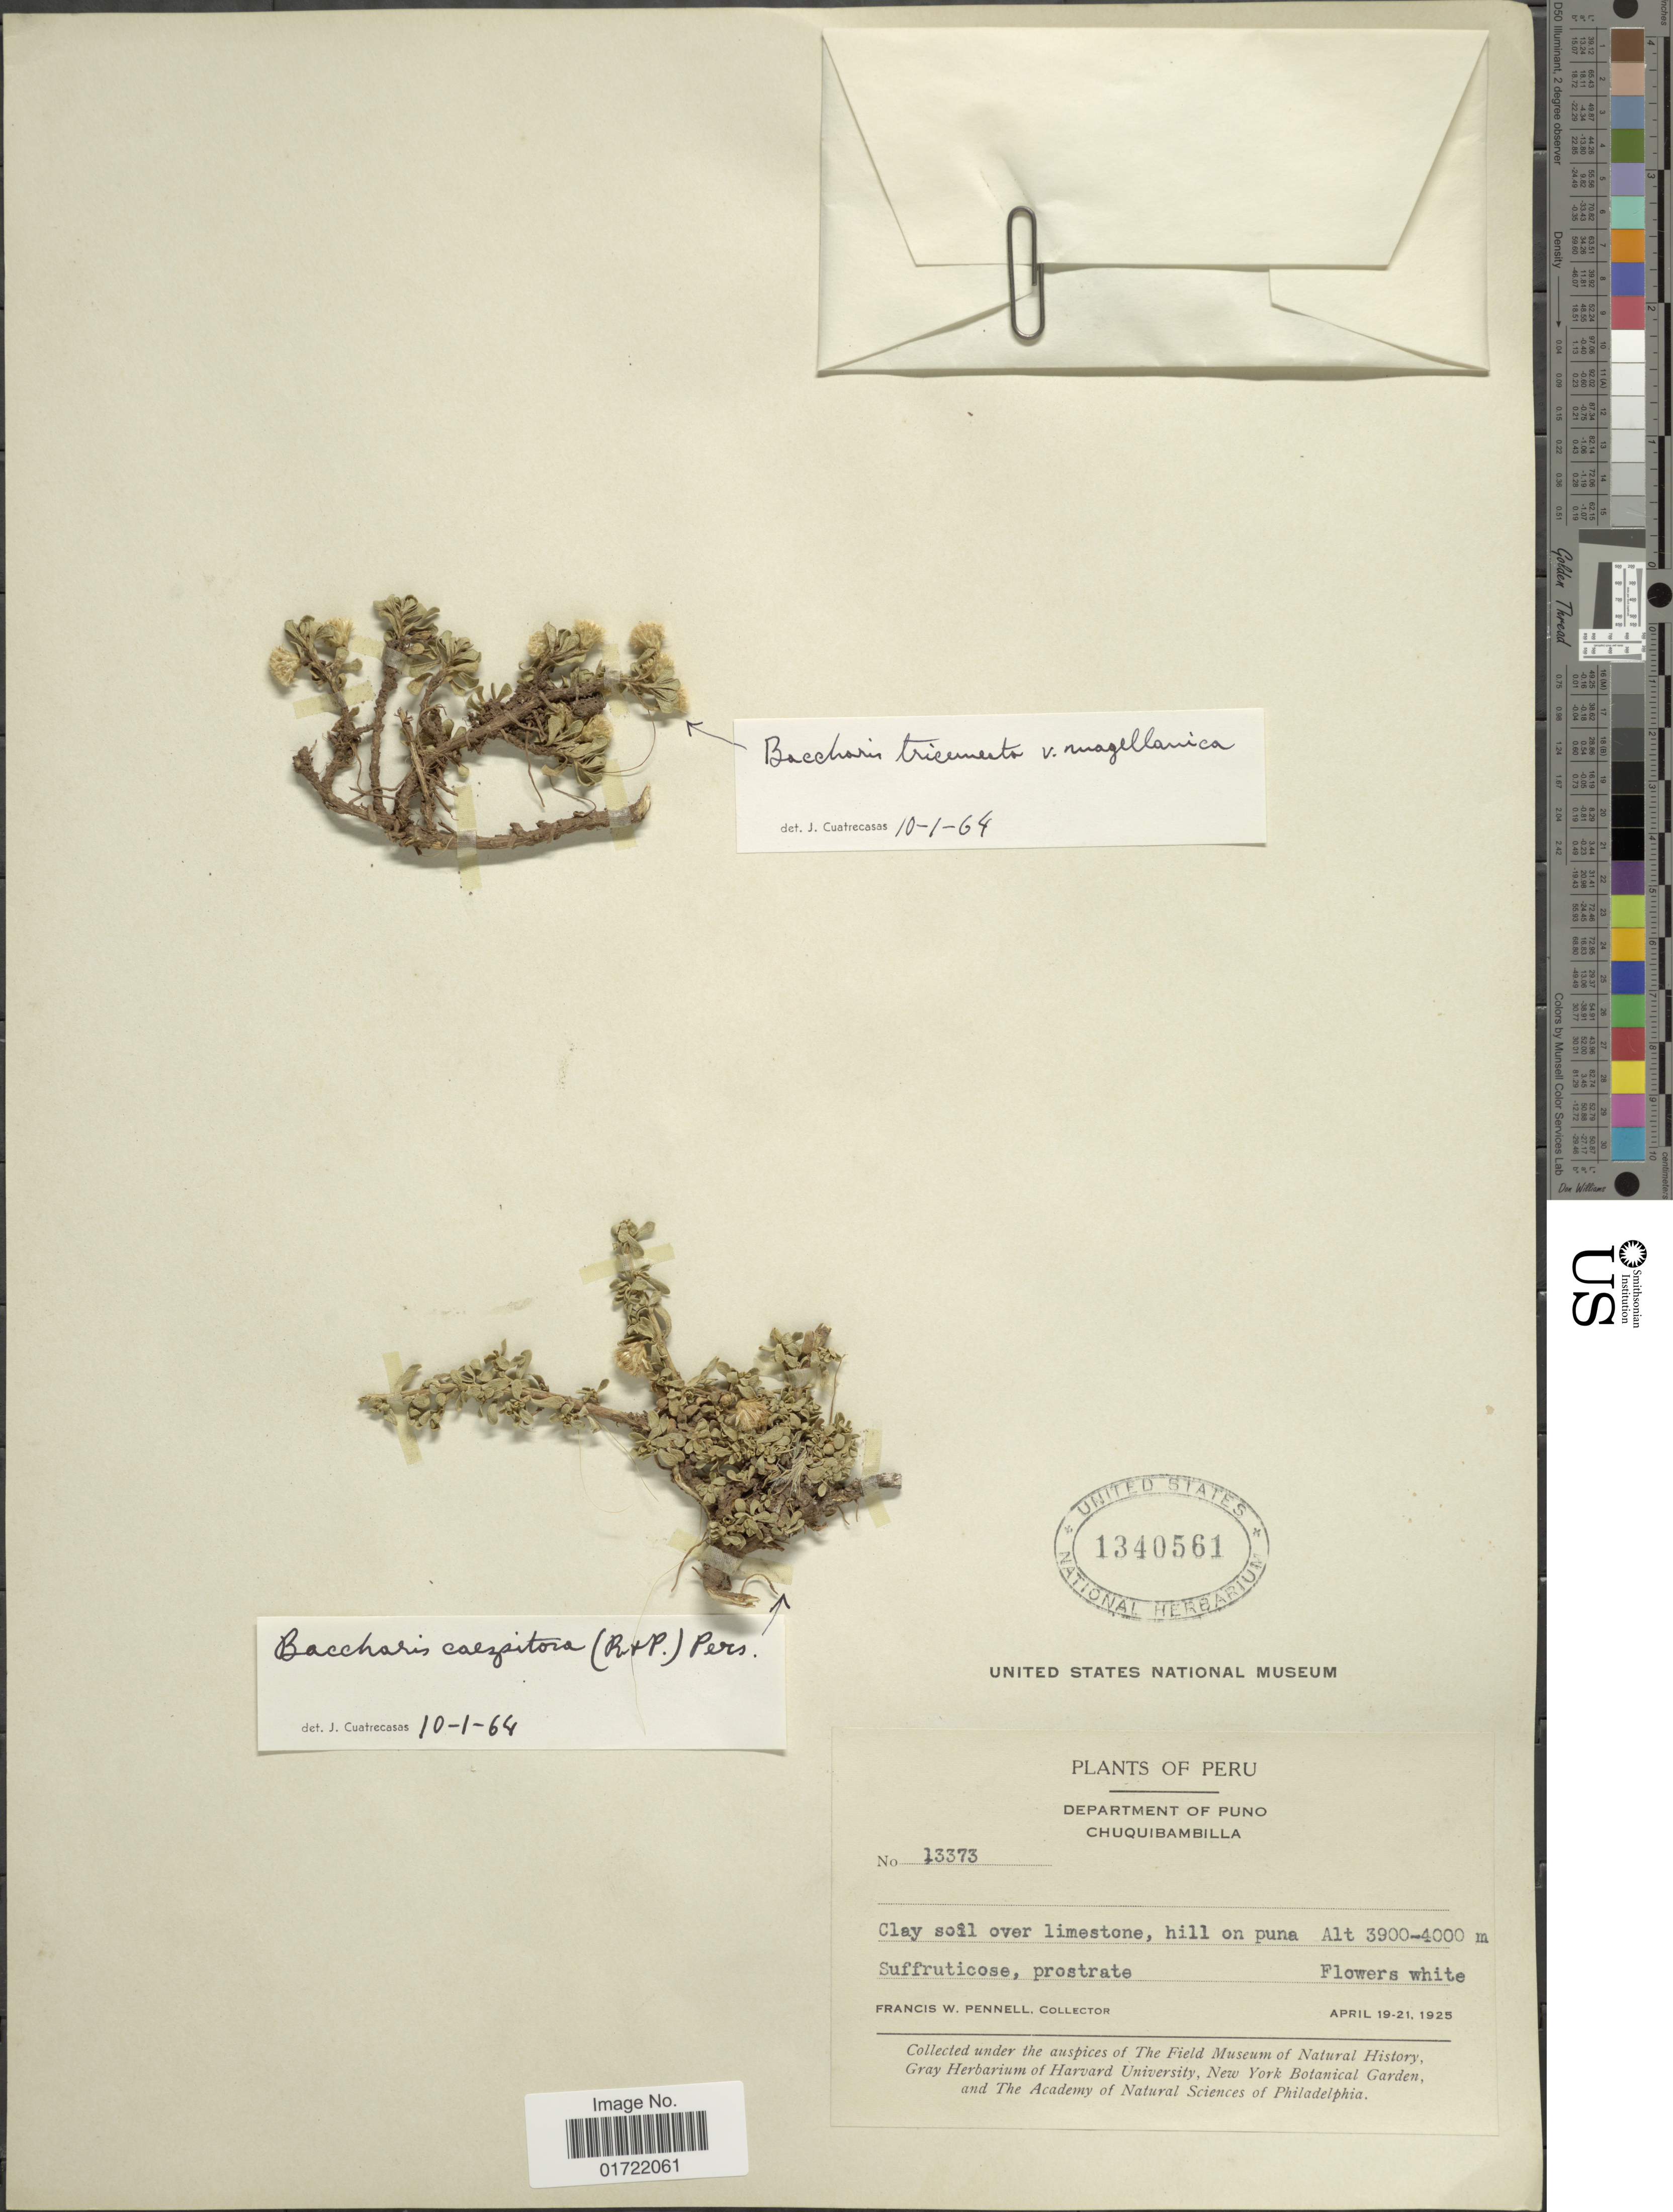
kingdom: Plantae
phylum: Tracheophyta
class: Magnoliopsida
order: Asterales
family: Asteraceae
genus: Baccharis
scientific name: Baccharis caespitosa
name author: (Ruiz & Pav.) Pers.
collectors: F. W. Pennell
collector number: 13373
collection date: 1925-04-19/1925-04-21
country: Peru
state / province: Puno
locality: Department of Puno, Chuquibambilla, Clay soil over limestone, hill on puna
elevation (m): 3900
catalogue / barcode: US 1340561